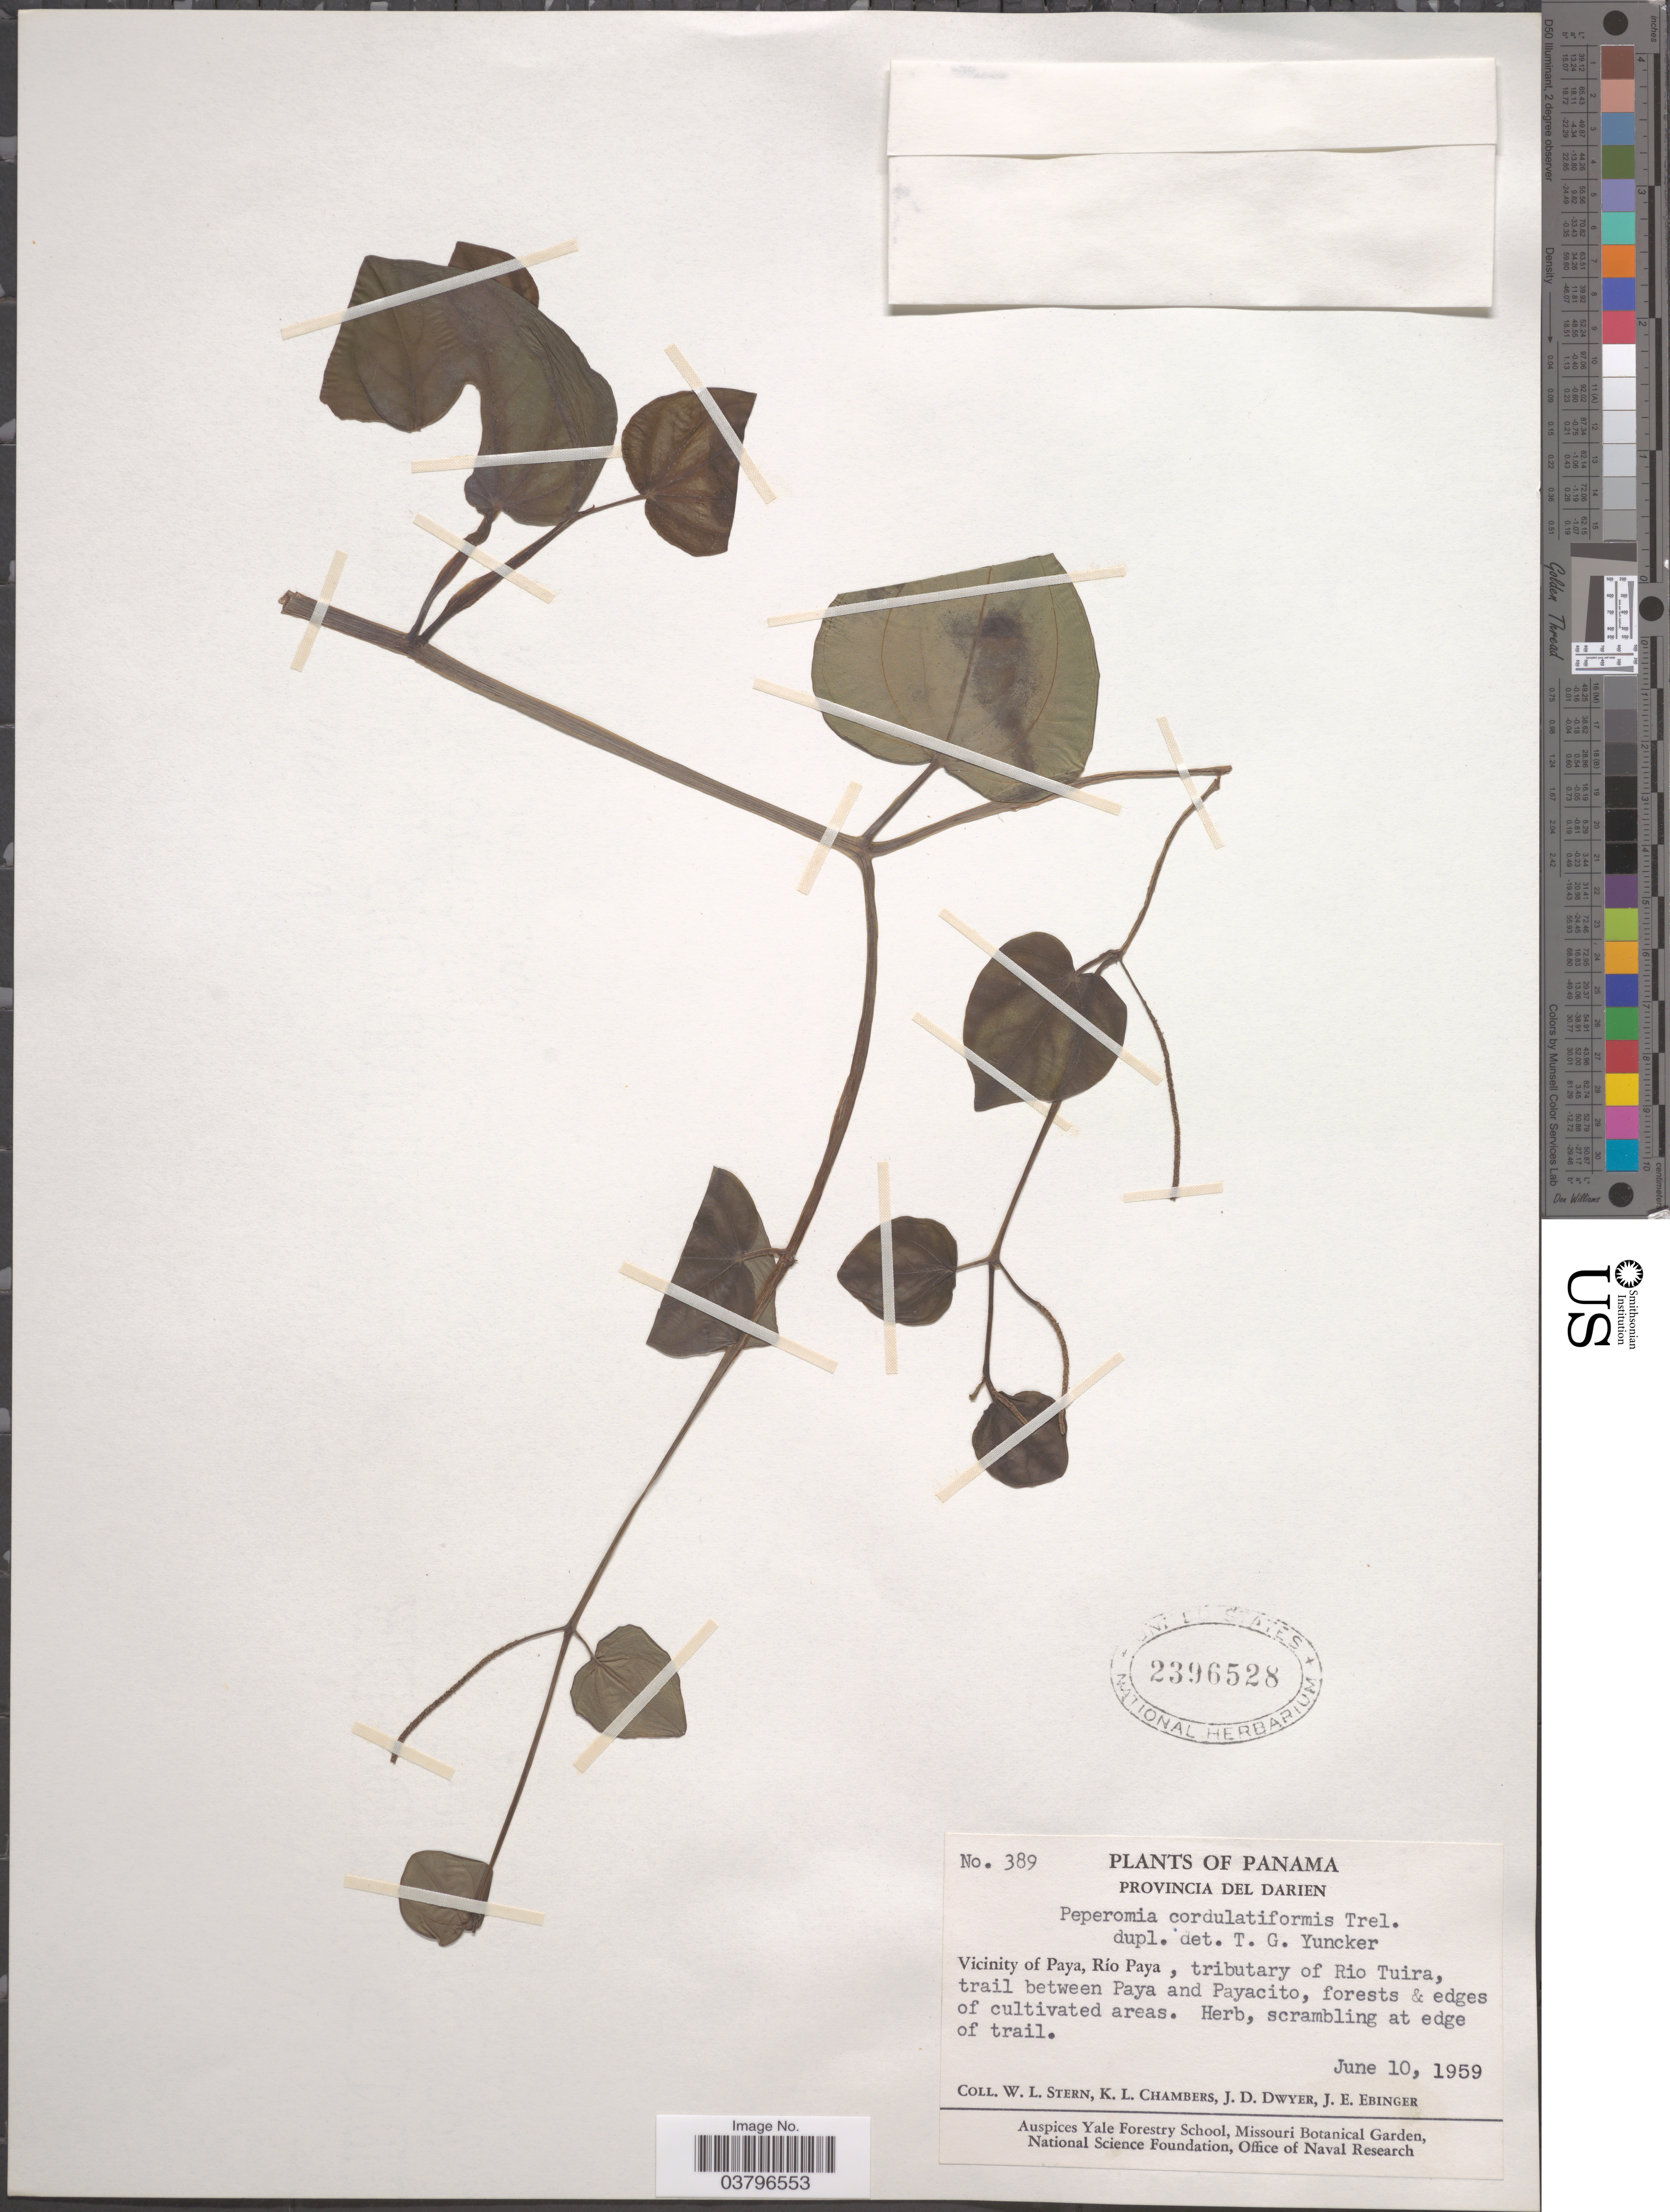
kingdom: Plantae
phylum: Tracheophyta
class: Magnoliopsida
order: Piperales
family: Piperaceae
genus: Peperomia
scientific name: Peperomia cordulatiformis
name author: Trel.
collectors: W. L. Stern, K. Chambers, J. D. Dwyer & J. Ebinger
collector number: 389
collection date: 1959-06-10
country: Panama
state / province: Darien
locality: Vicinity of Paya, río Paya, tributary of rio Tuira, trail between Paya and Payacito.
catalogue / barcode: US 2396528